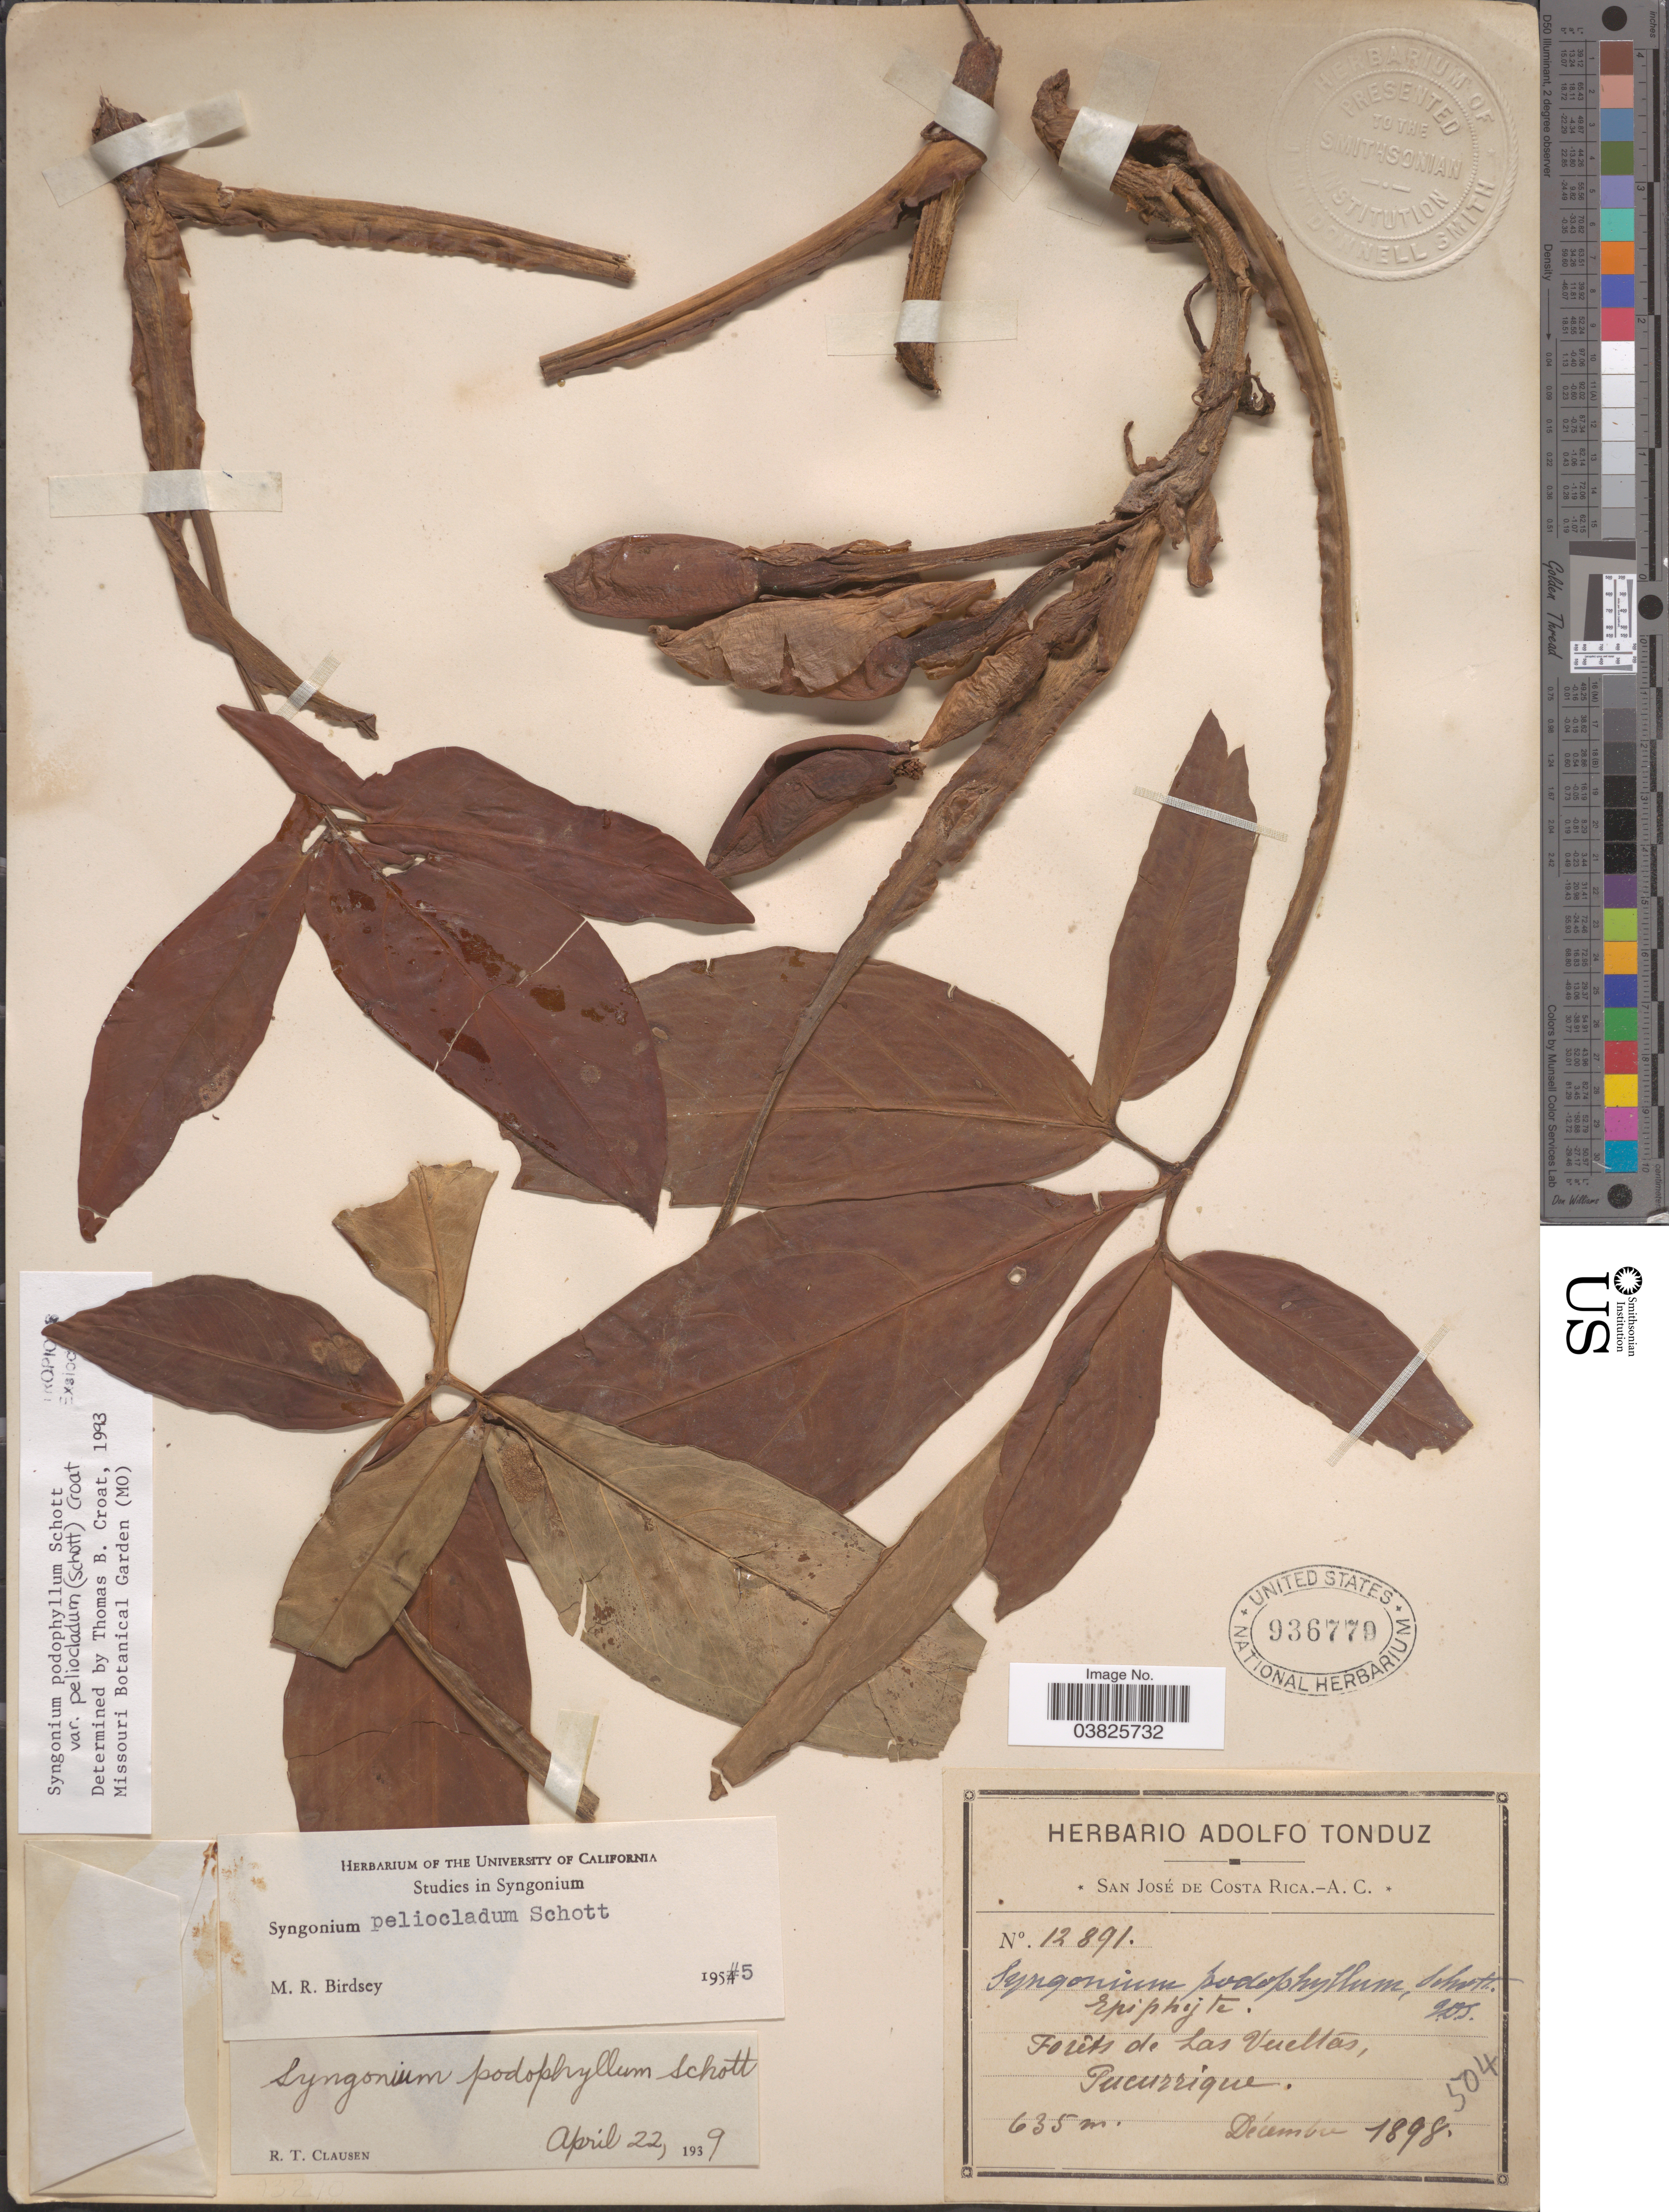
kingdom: Plantae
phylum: Tracheophyta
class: Liliopsida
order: Alismatales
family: Araceae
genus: Syngonium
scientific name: Syngonium podophyllum var. peliocladum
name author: (Schott) Croat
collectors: ex Herb. Adolfo Tonduz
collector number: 12891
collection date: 1898-12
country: Costa Rica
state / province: San José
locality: Forêts de Las Vueltas, Tucurrique.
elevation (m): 635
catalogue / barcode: US 936779